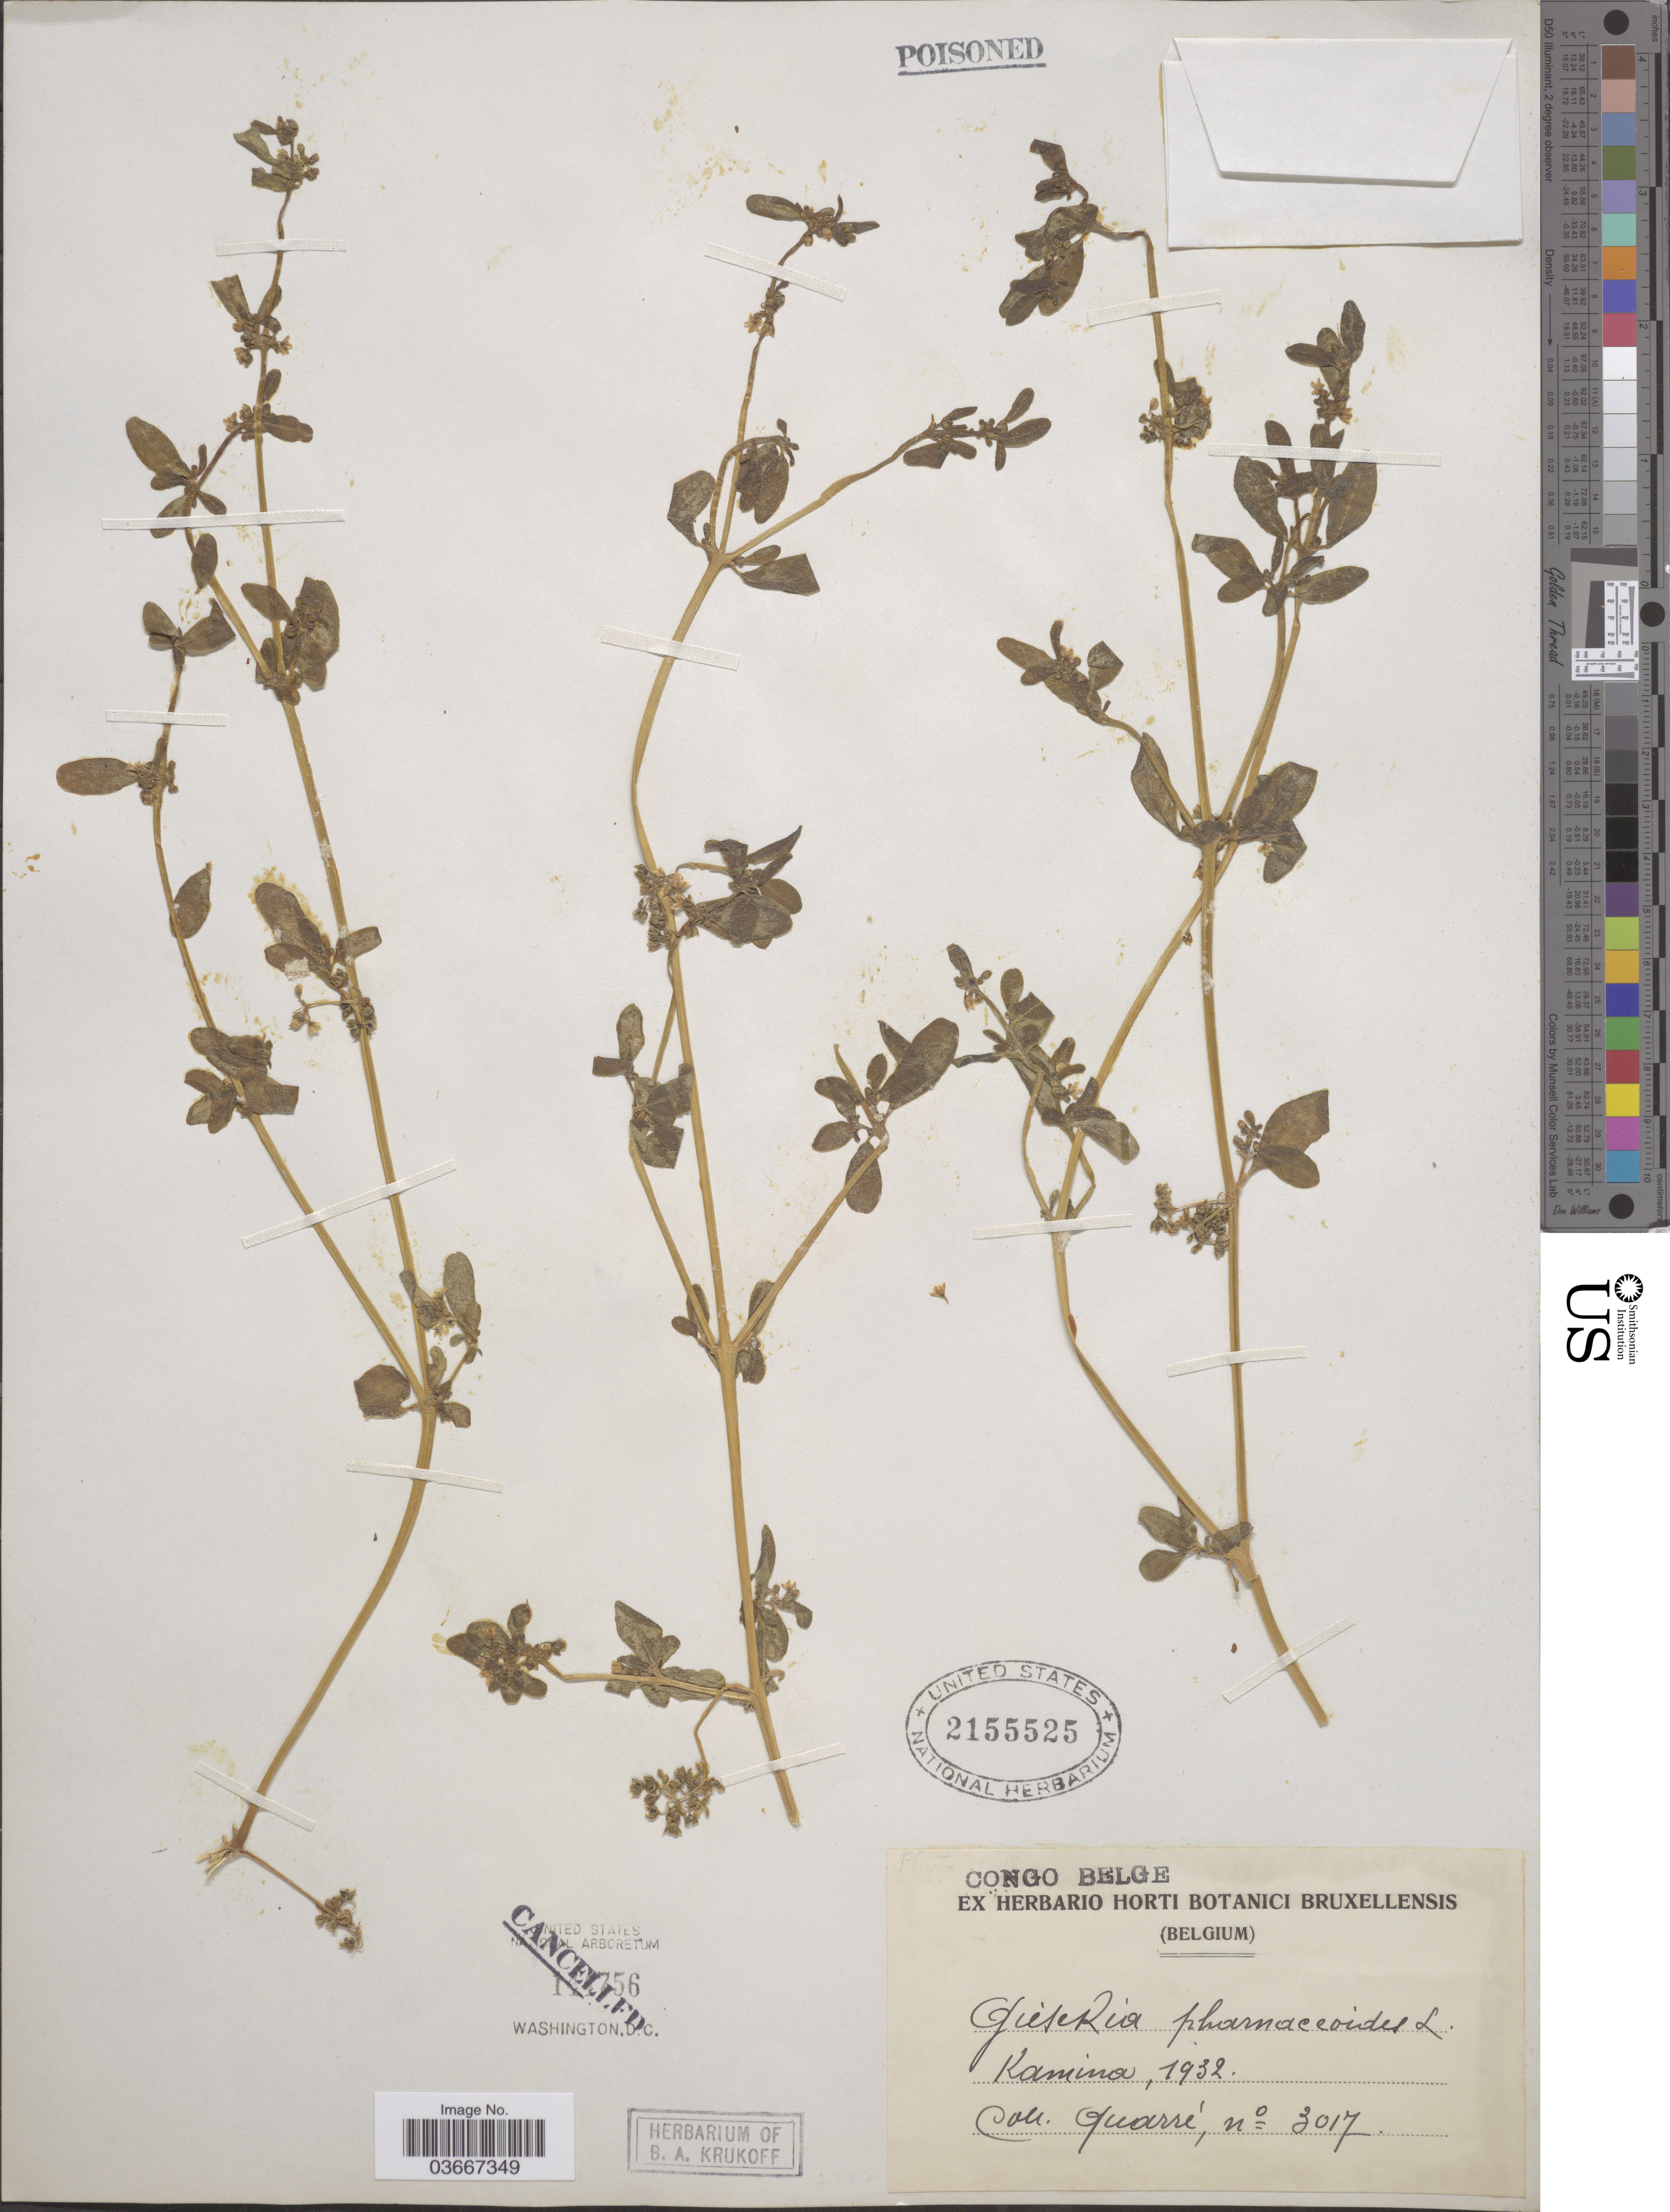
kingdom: Plantae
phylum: Tracheophyta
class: Magnoliopsida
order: Caryophyllales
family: Gisekiaceae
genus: Gisekia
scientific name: Gisekia pharnaceoides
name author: L.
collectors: -. Quarre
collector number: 3017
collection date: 1932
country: Congo, Democratic Republic of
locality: Congo Belge. Kamina.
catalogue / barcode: US 2155525